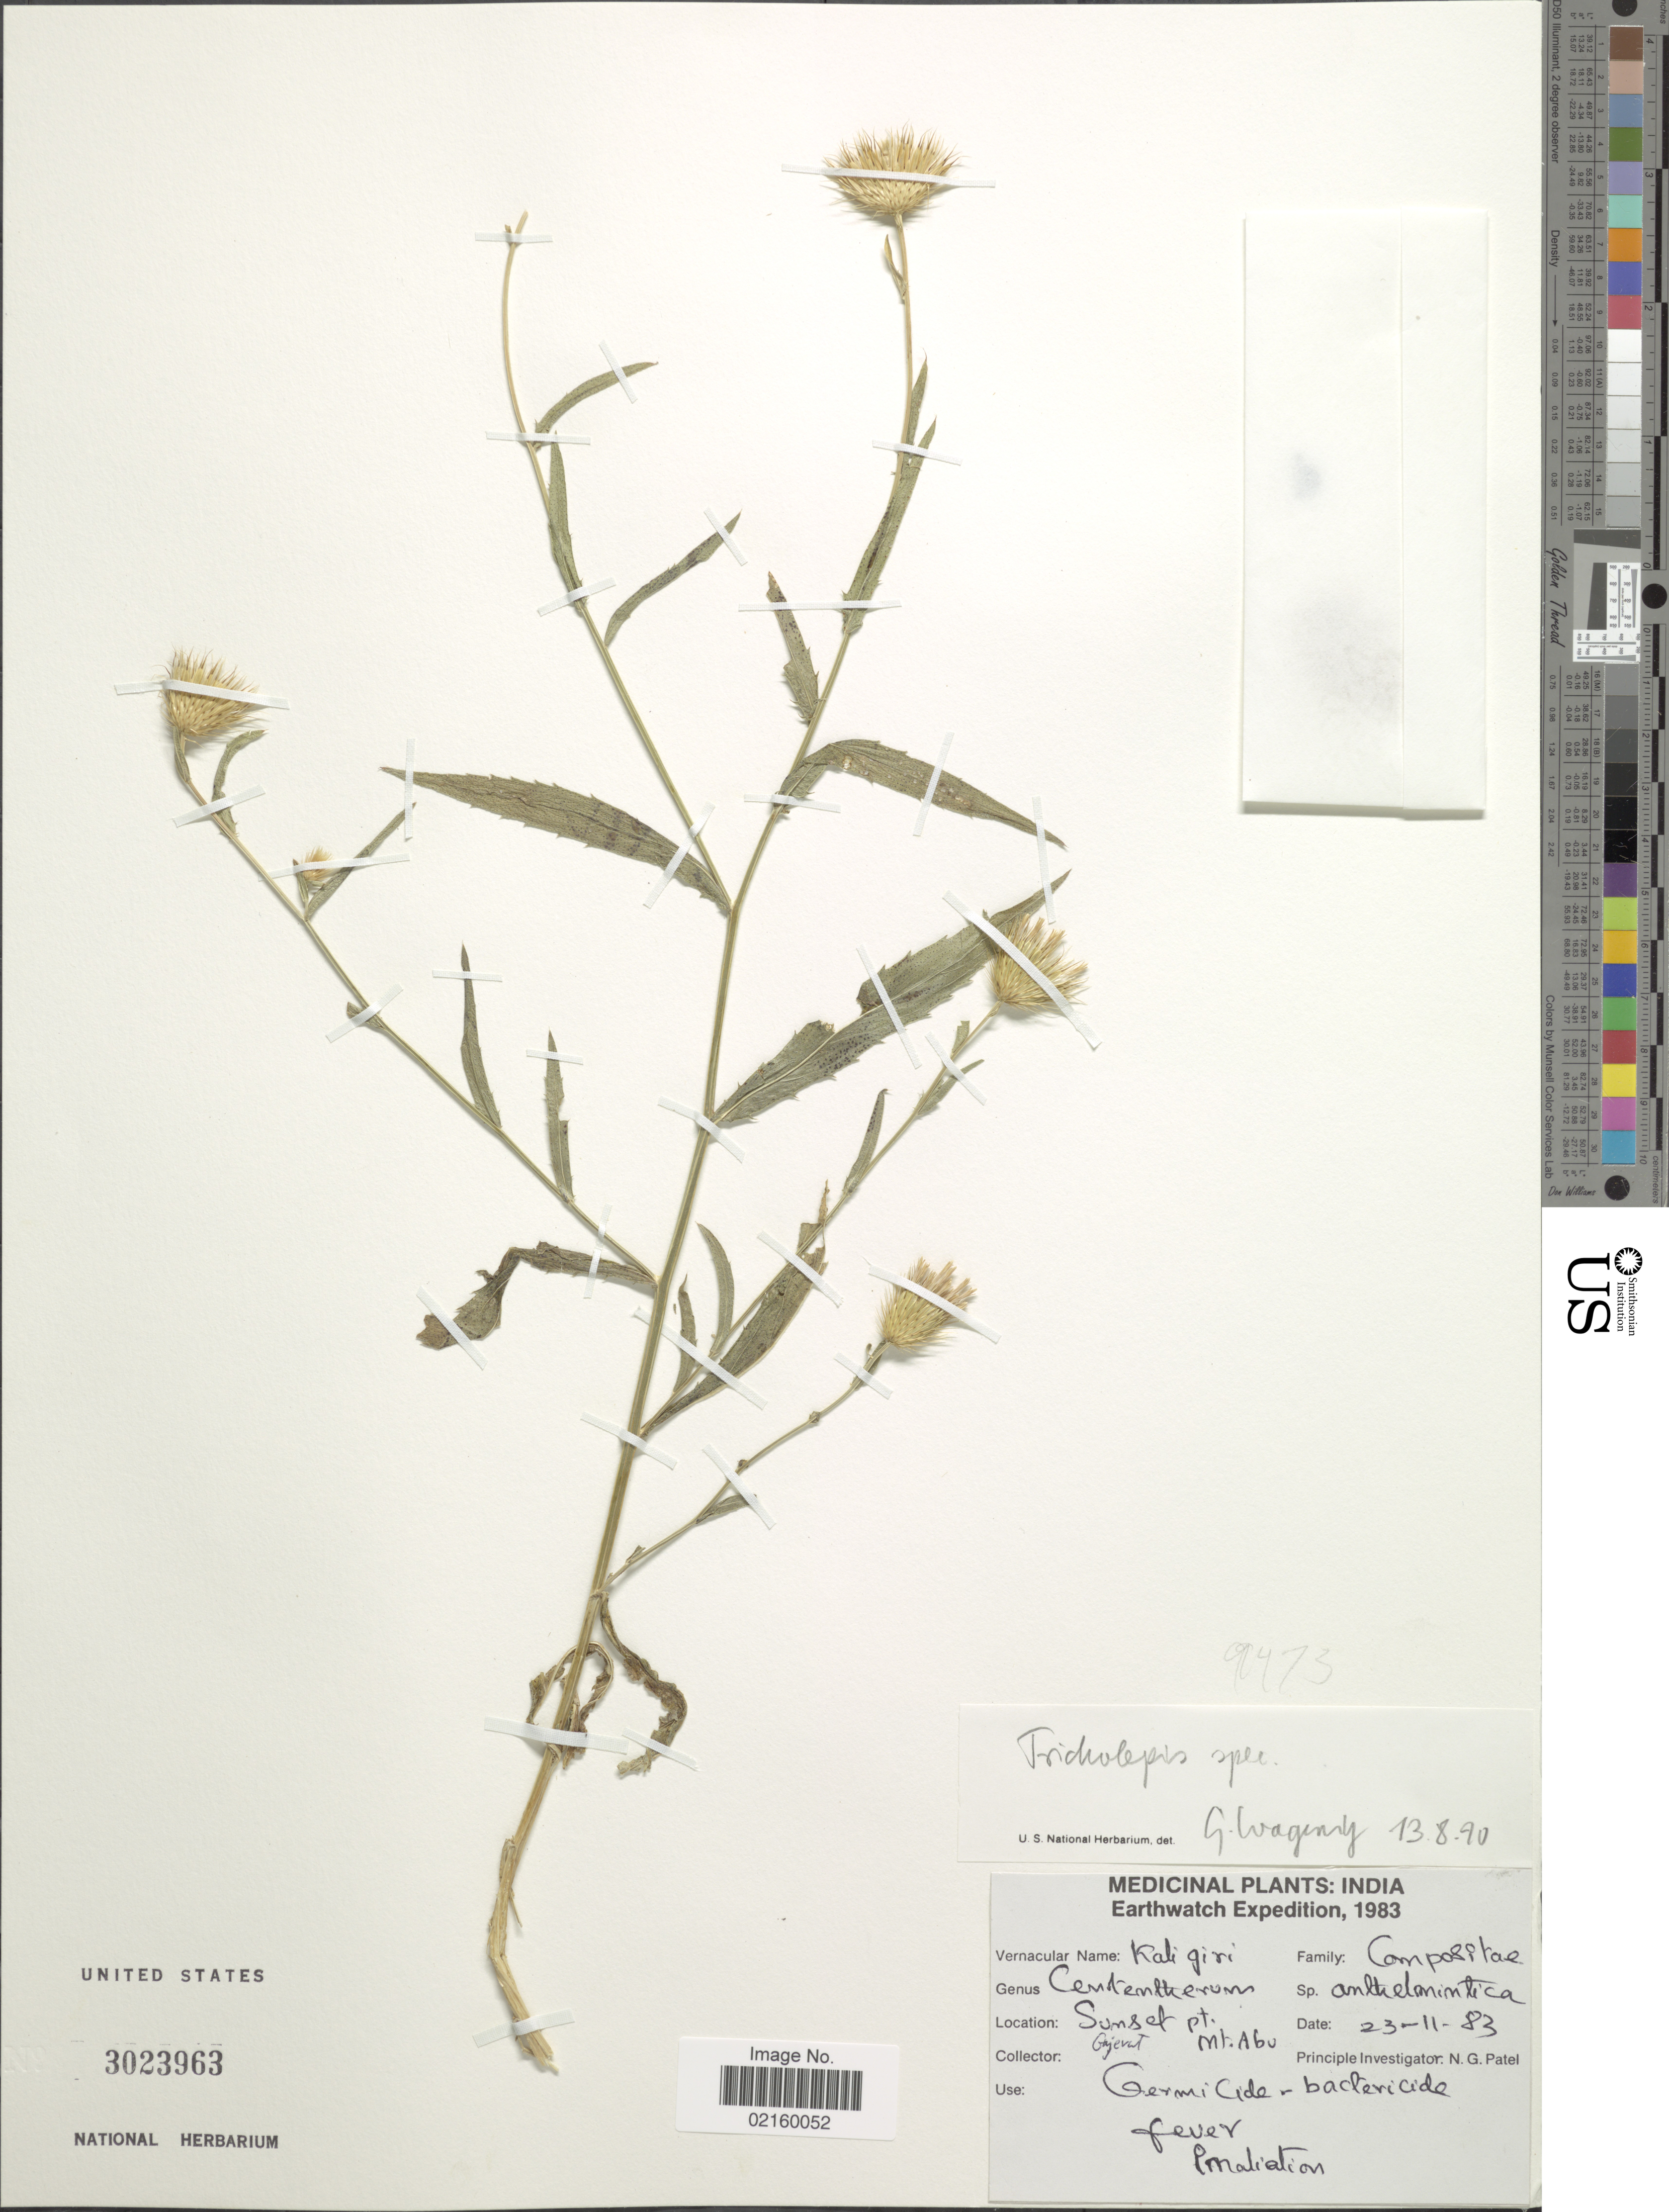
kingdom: Plantae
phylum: Tracheophyta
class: Magnoliopsida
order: Asterales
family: Asteraceae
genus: Tricholepis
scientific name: Tricholepis glaberrima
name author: DC.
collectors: Earthwatch Volunteers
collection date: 1983-11-23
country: India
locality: Sunset pt., Gujerat, Mt. Sbu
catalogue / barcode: US 3023963